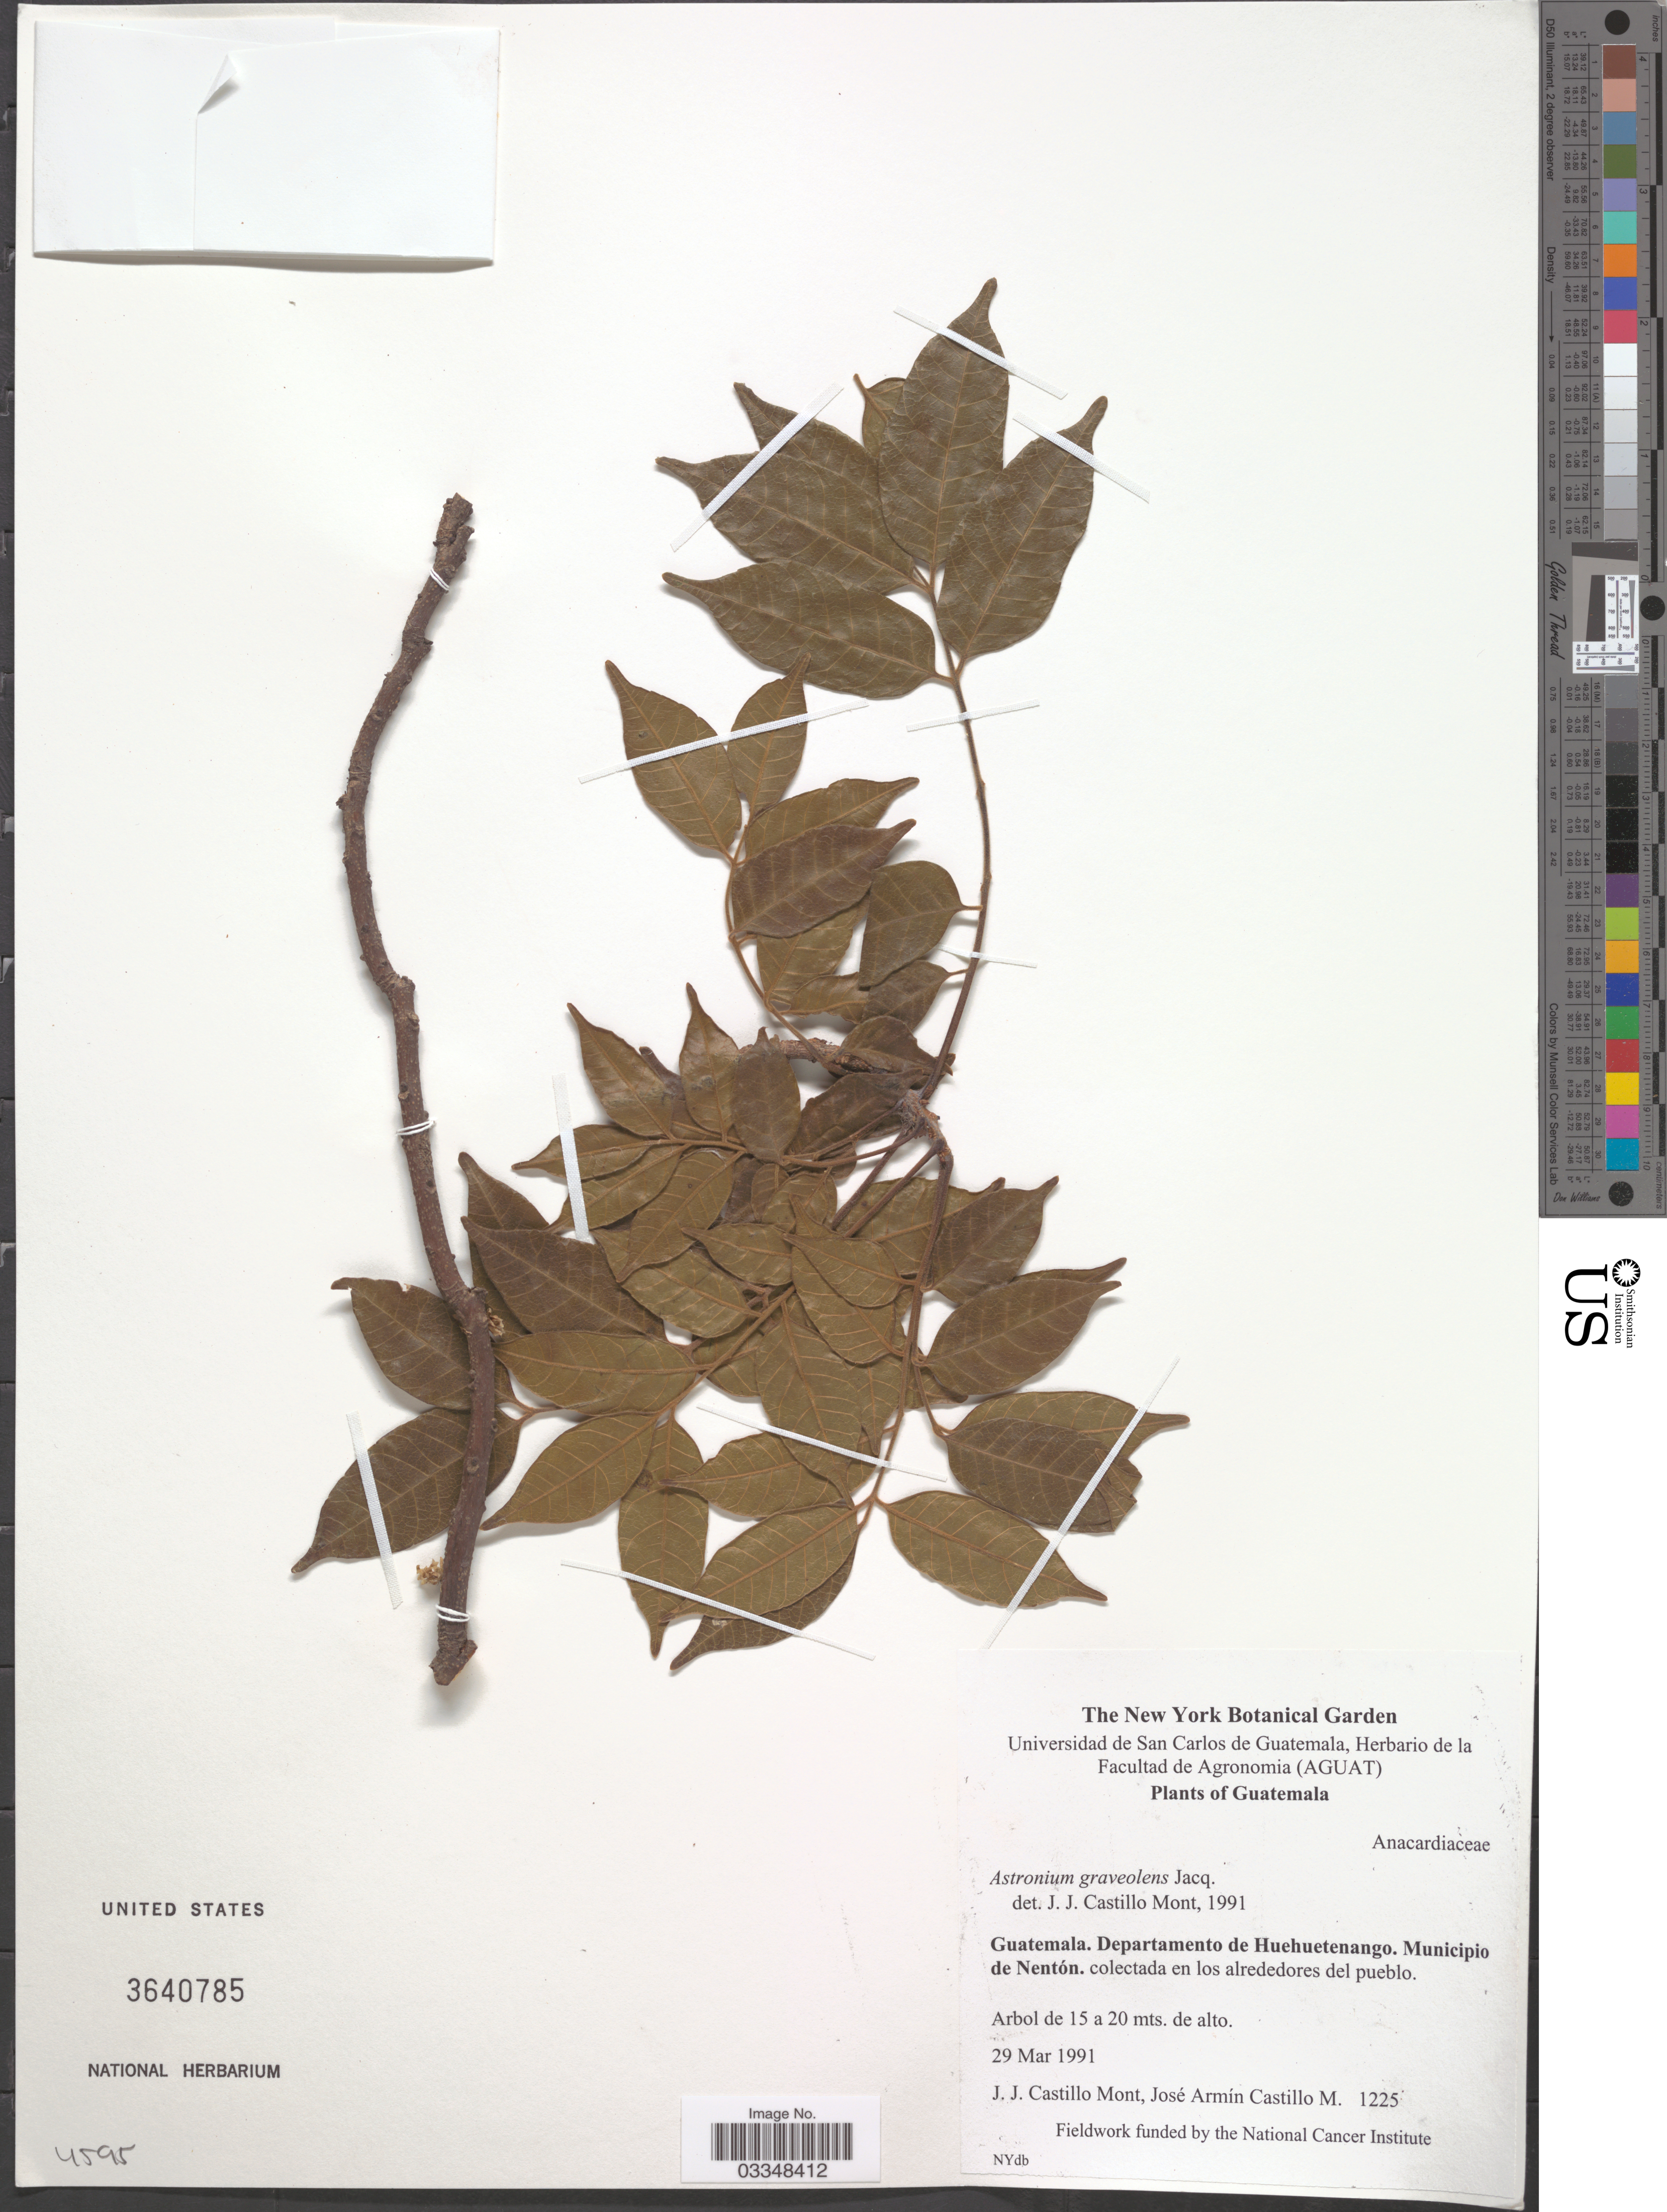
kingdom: Plantae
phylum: Tracheophyta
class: Magnoliopsida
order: Sapindales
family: Anacardiaceae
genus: Astronium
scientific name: Astronium graveolens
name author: Jacq.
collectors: J. Castillo & J. A. Castillo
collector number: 1225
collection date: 1991-03-29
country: Guatemala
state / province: Huehuetenango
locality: Departamento de Huehuetenango. Municipio de Nentón. Colectada en los alrededores del pueblo.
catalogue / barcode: US 3640785